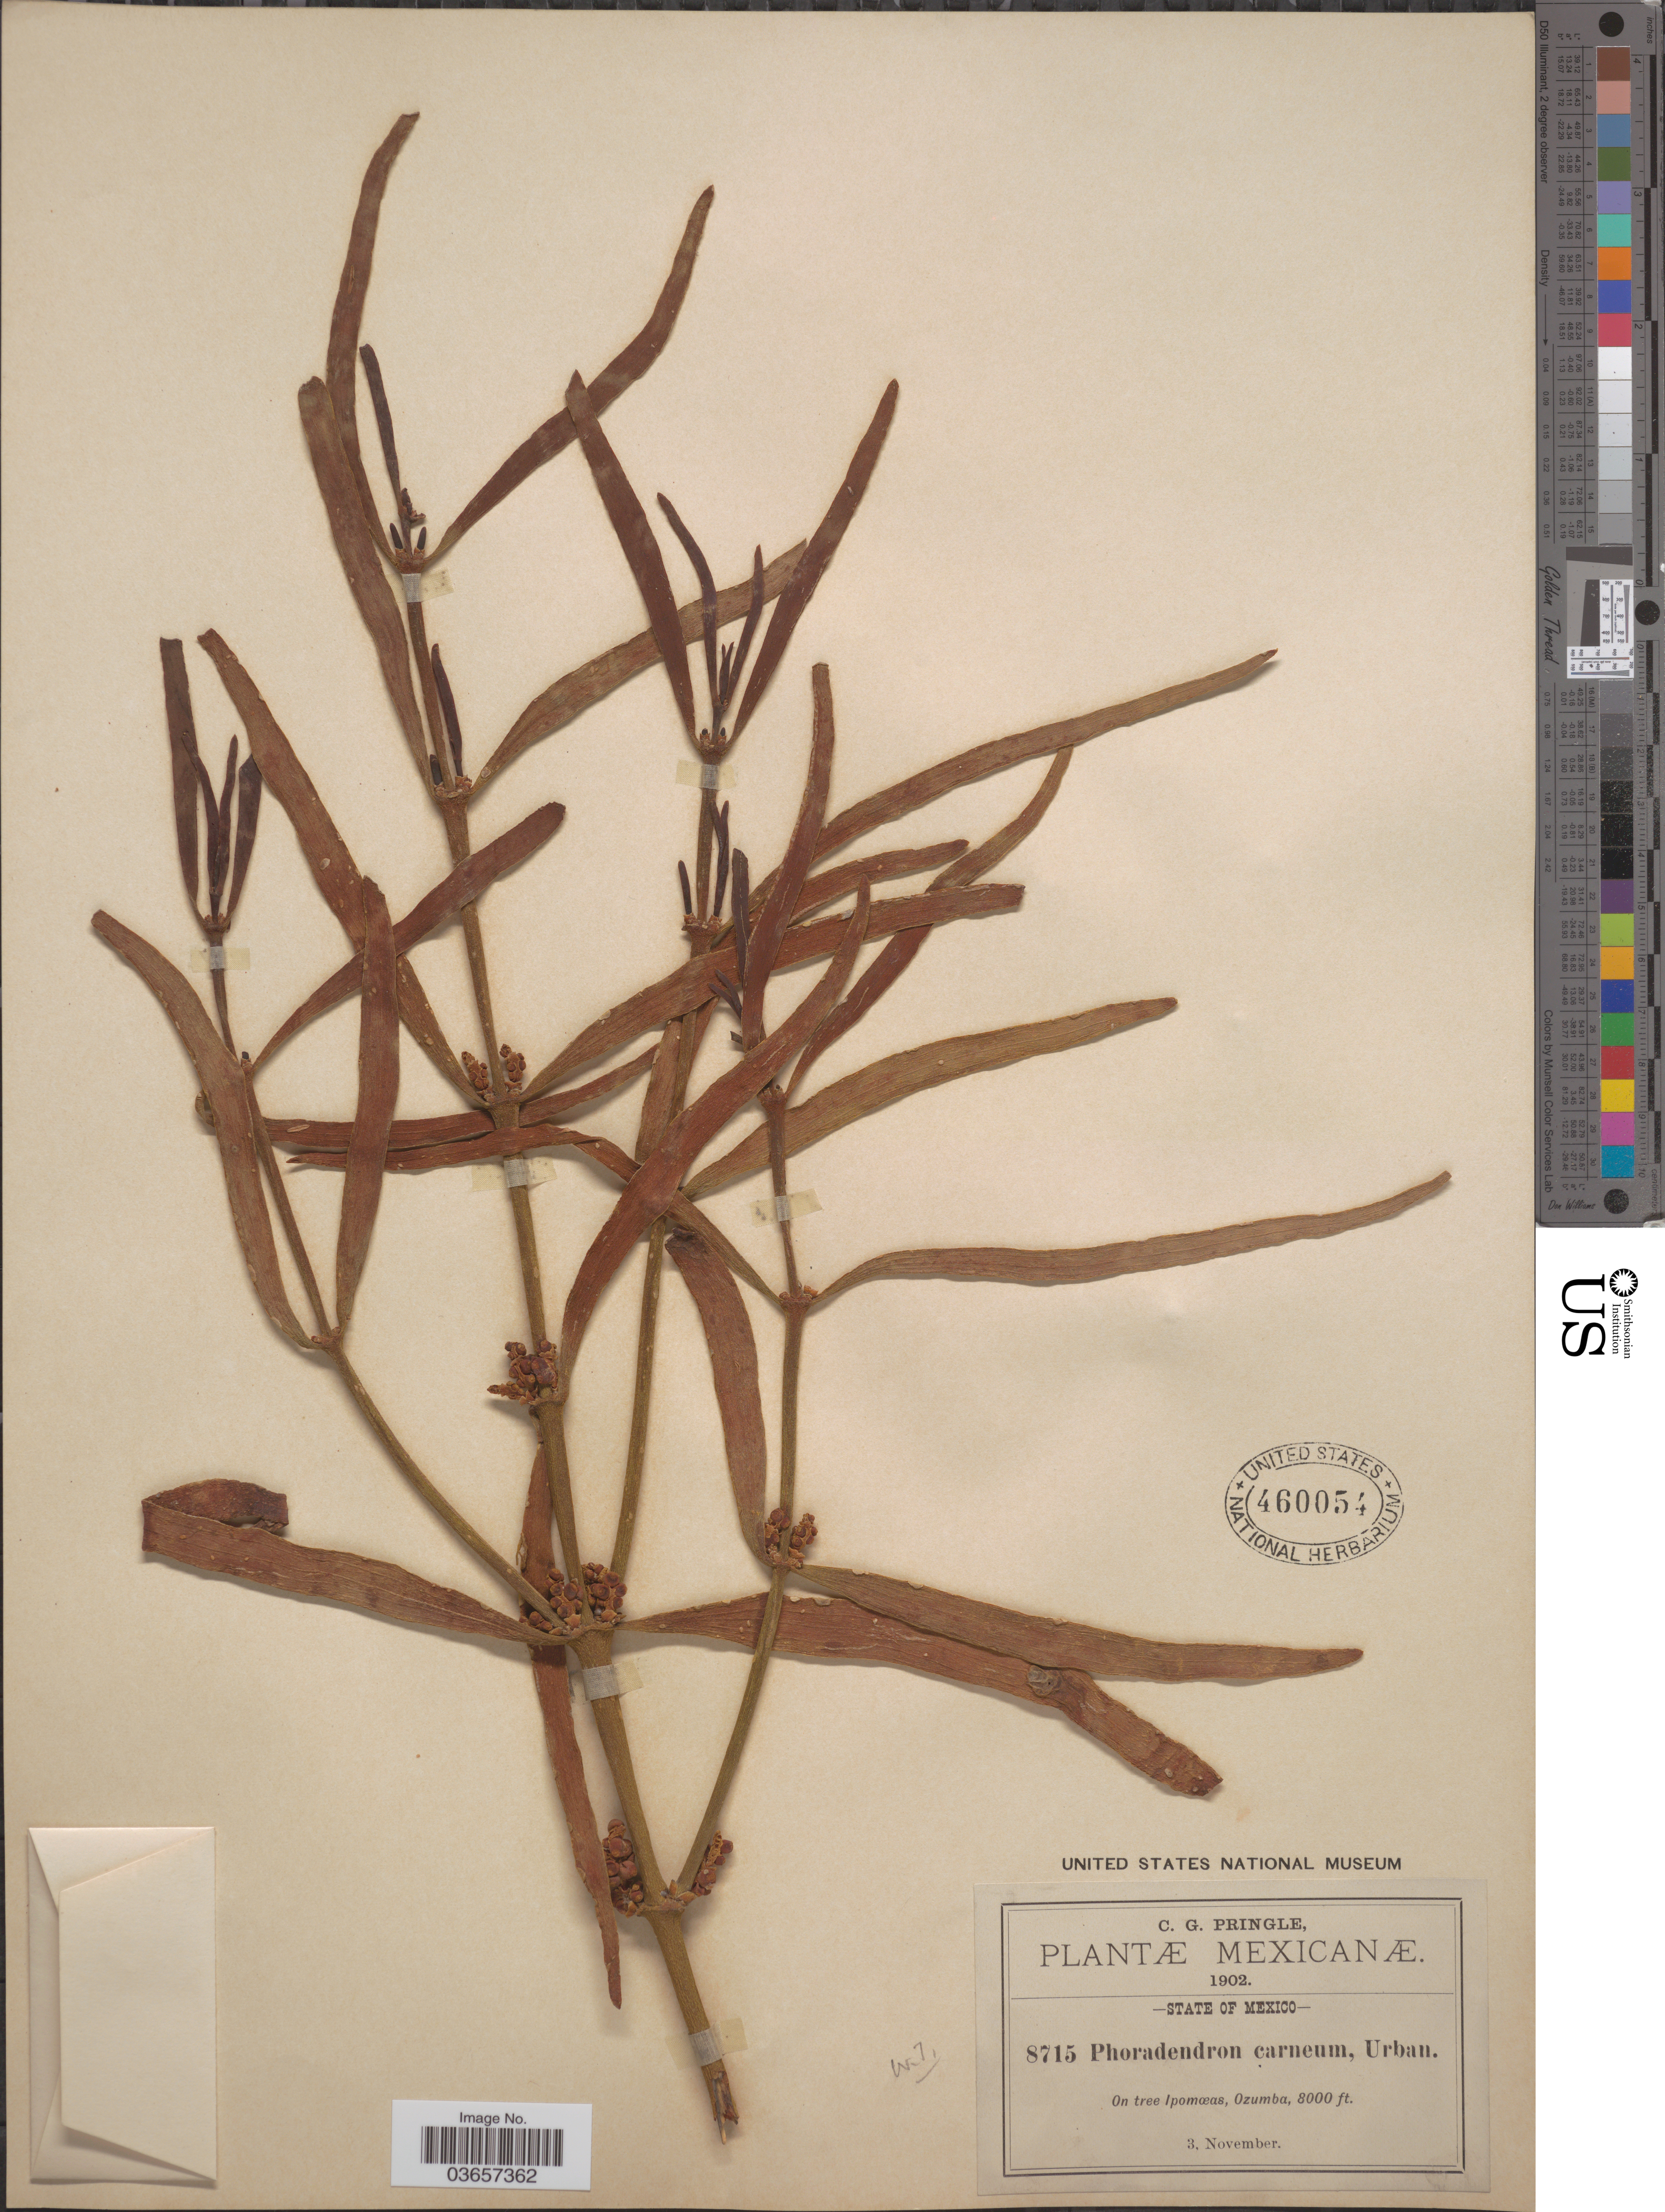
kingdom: Plantae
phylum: Tracheophyta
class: Magnoliopsida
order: Santalales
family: Viscaceae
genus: Phoradendron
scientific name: Phoradendron carneum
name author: Urb.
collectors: C. G. Pringle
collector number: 8715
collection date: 1902-11-03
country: Mexico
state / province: México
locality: On tree Ipomœas, Ozumba.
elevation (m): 2438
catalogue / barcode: US 460054